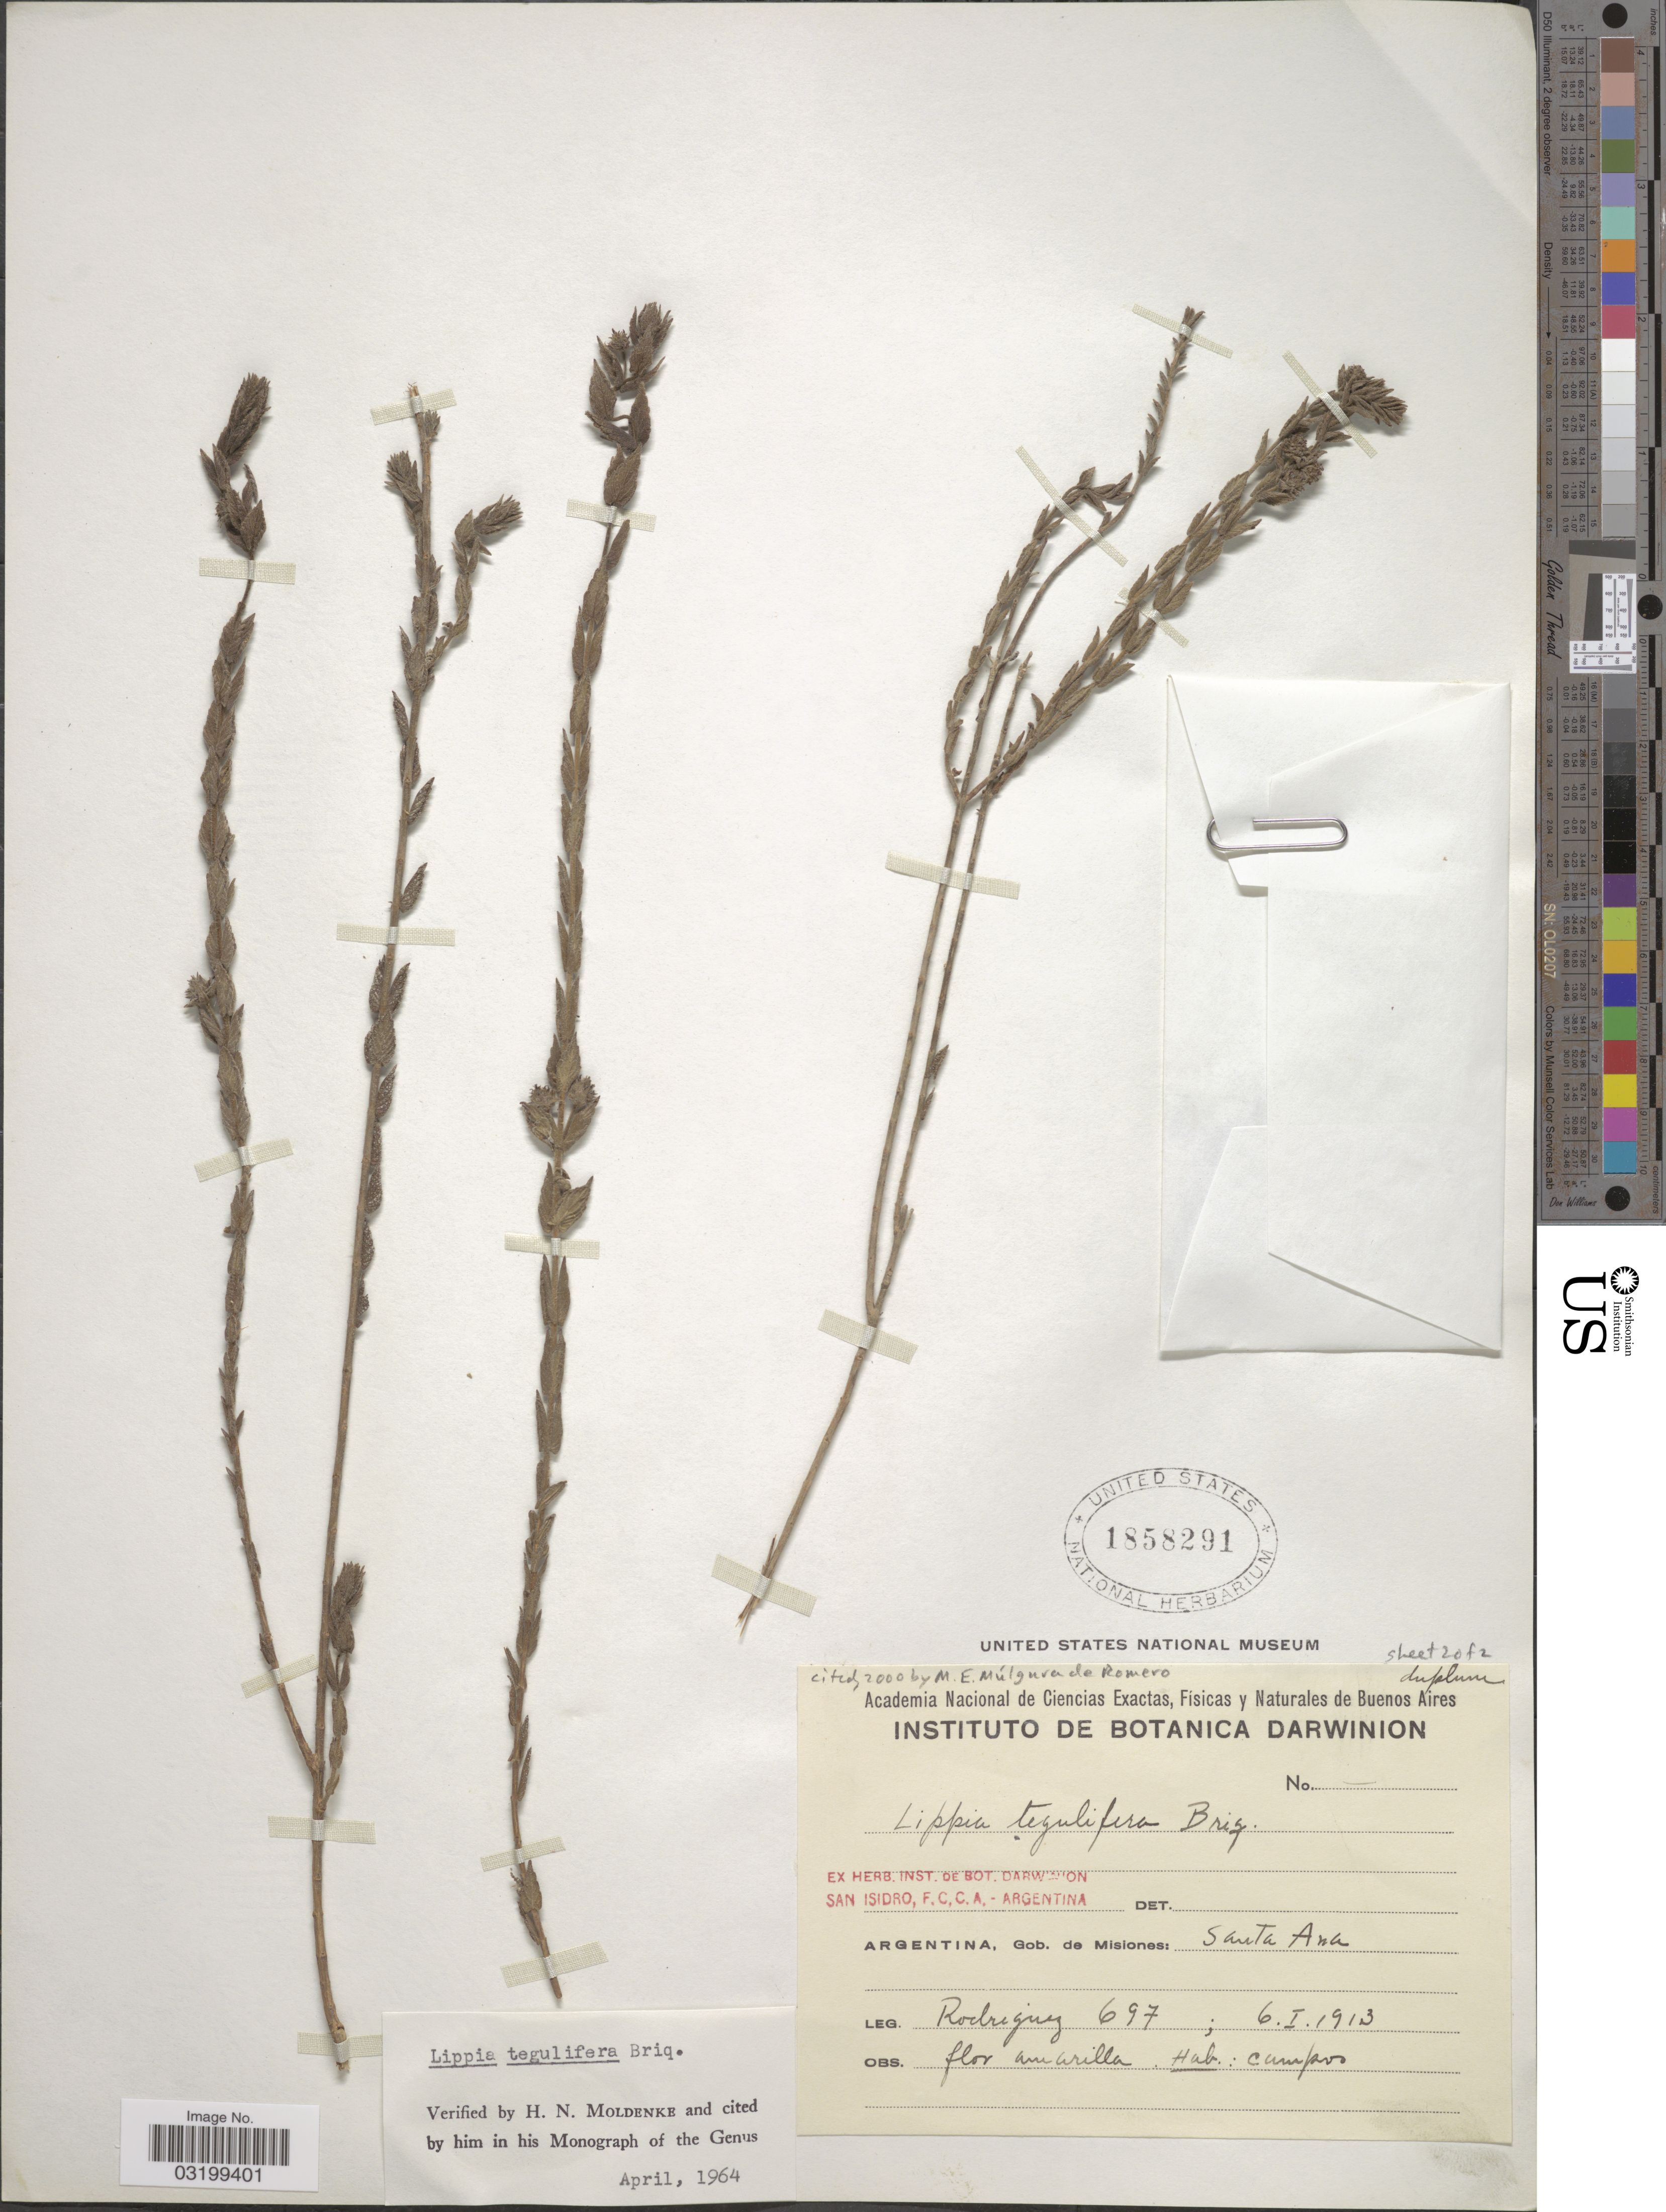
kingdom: Plantae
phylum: Tracheophyta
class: Magnoliopsida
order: Lamiales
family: Verbenaceae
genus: Lippia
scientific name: Lippia tegulifera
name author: Briq.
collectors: Rodriguez, --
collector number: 697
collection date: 1913-01-06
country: Argentina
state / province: Misiones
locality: Gob. de Misiones. Santa Ana.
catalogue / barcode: US 1858291